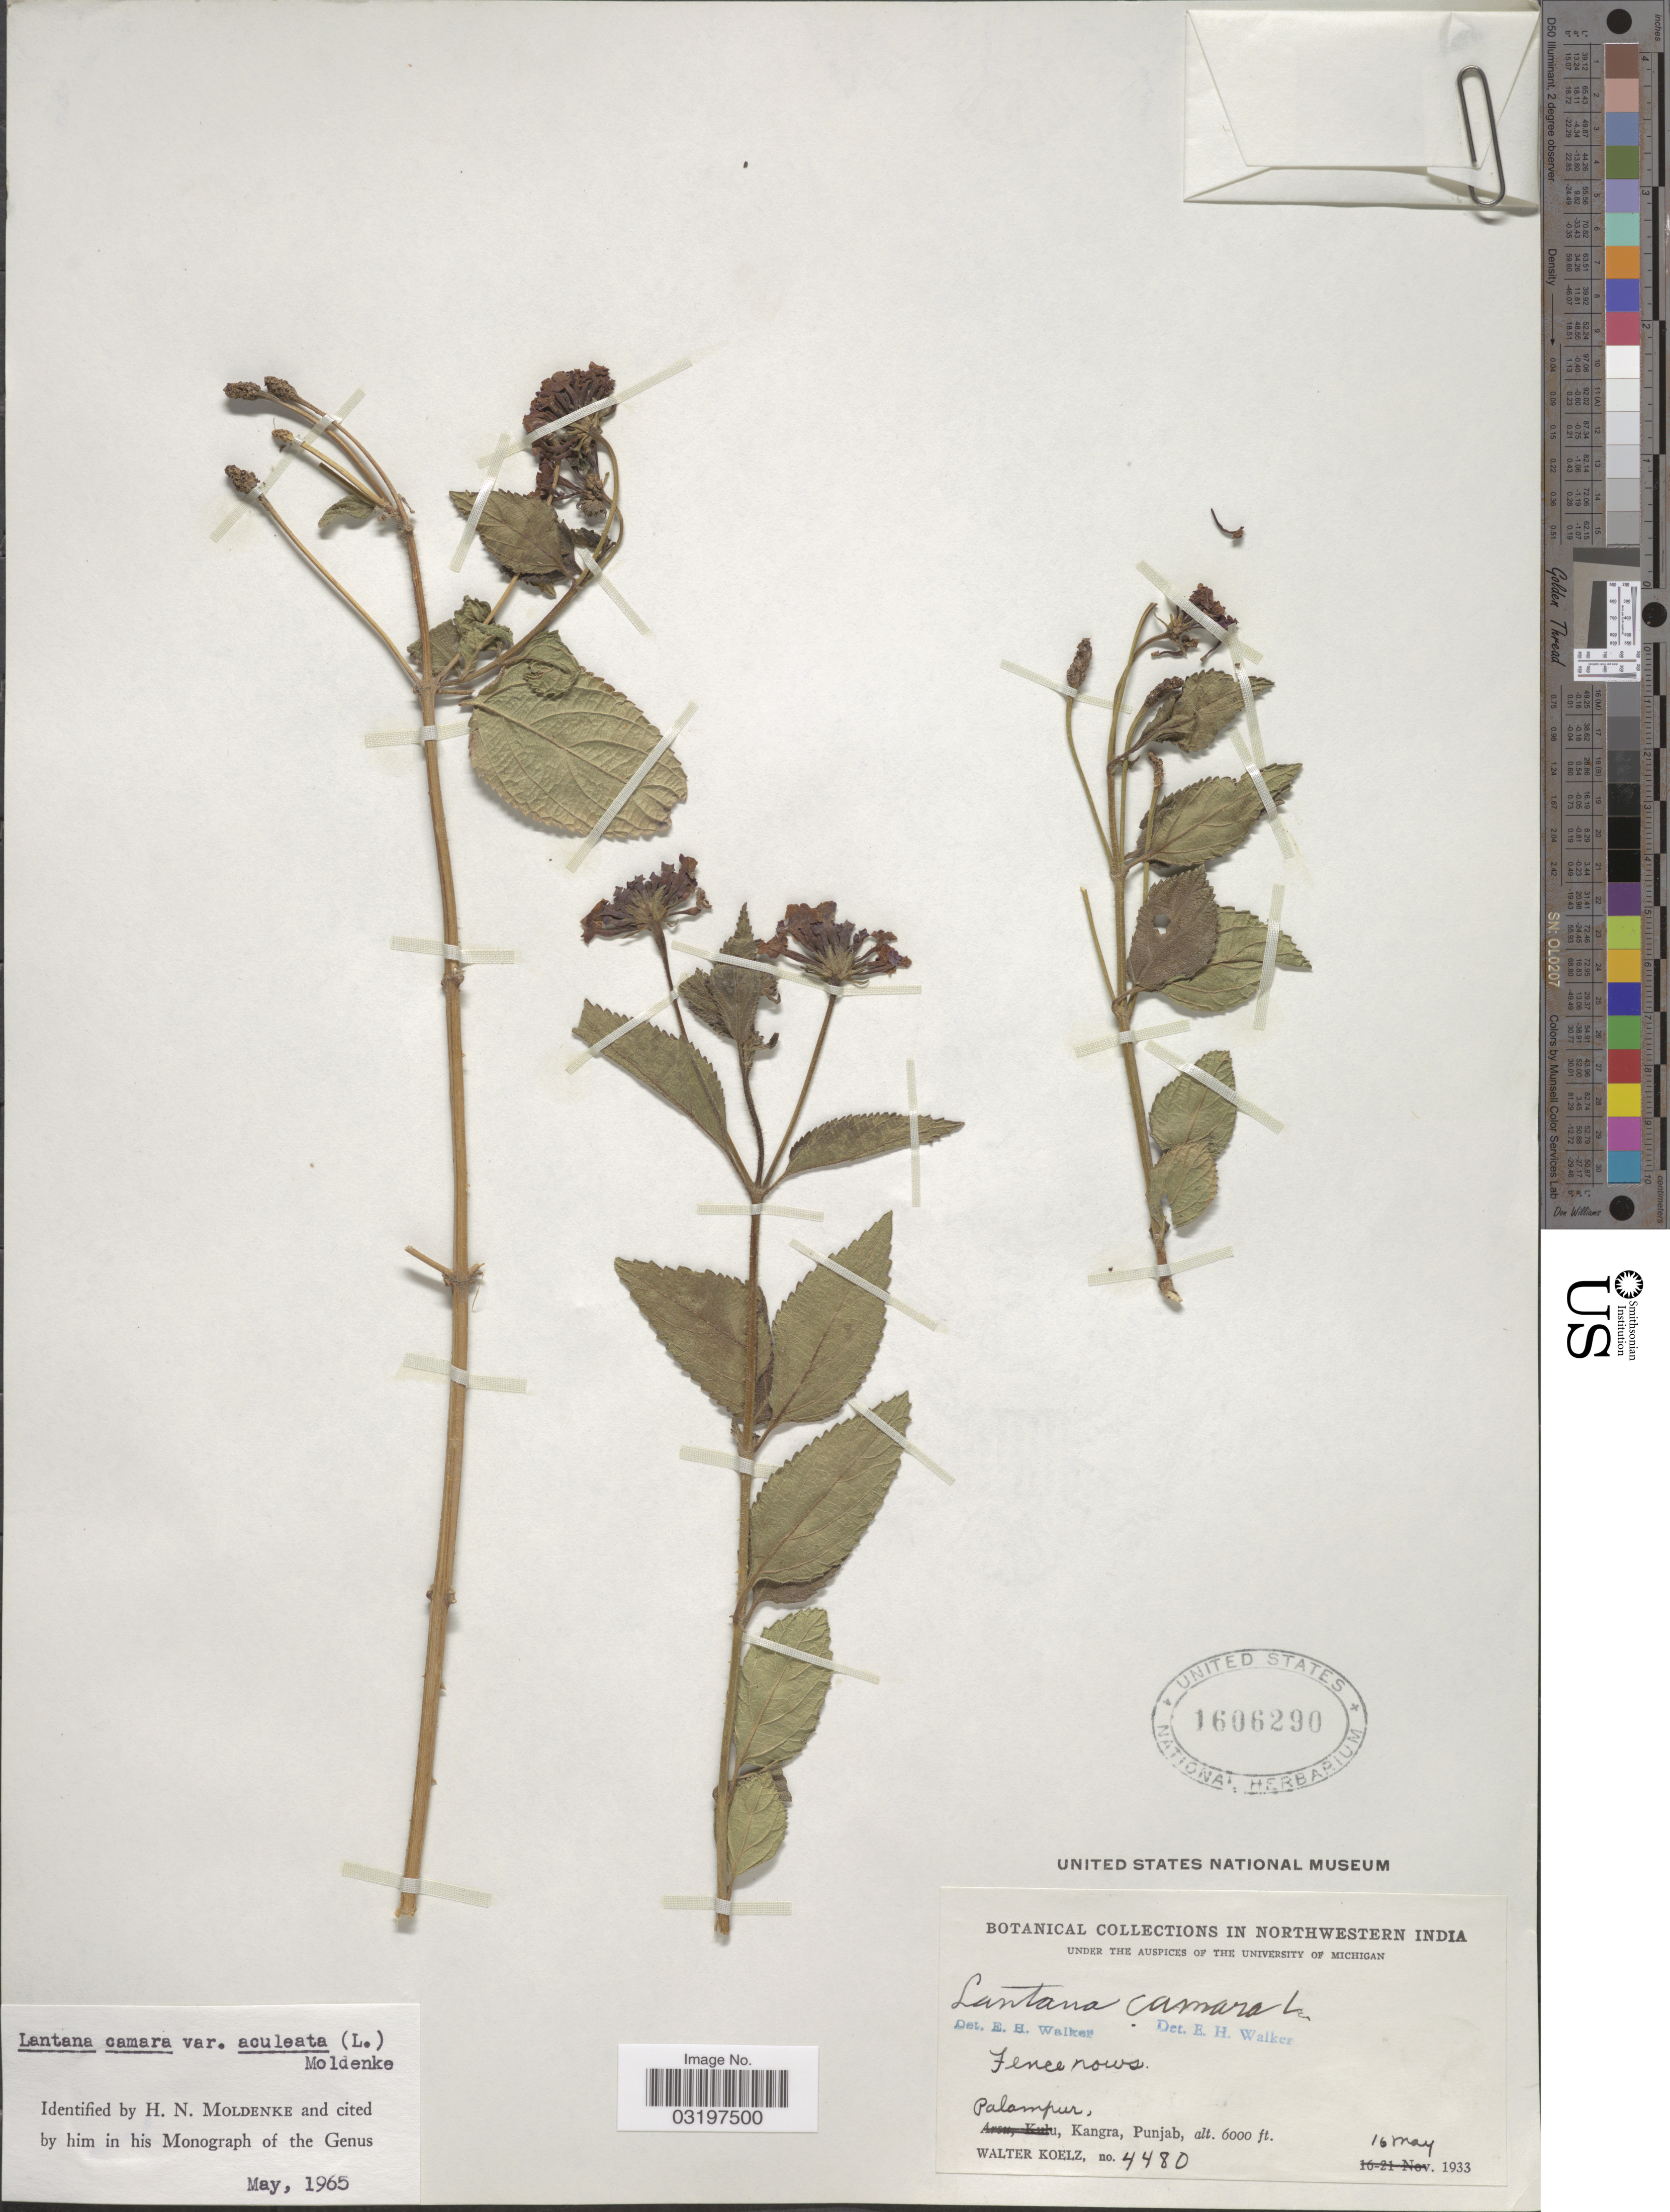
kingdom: Plantae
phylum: Tracheophyta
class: Magnoliopsida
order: Lamiales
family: Verbenaceae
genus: Lantana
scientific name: Lantana camara var. aculeata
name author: (L.) Moldenke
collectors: W. N. Koelz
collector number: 4480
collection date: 1933-05-16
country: India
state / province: Punjab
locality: Northwestern India. Palampur, Kangra.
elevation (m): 1829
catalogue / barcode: US 1606290